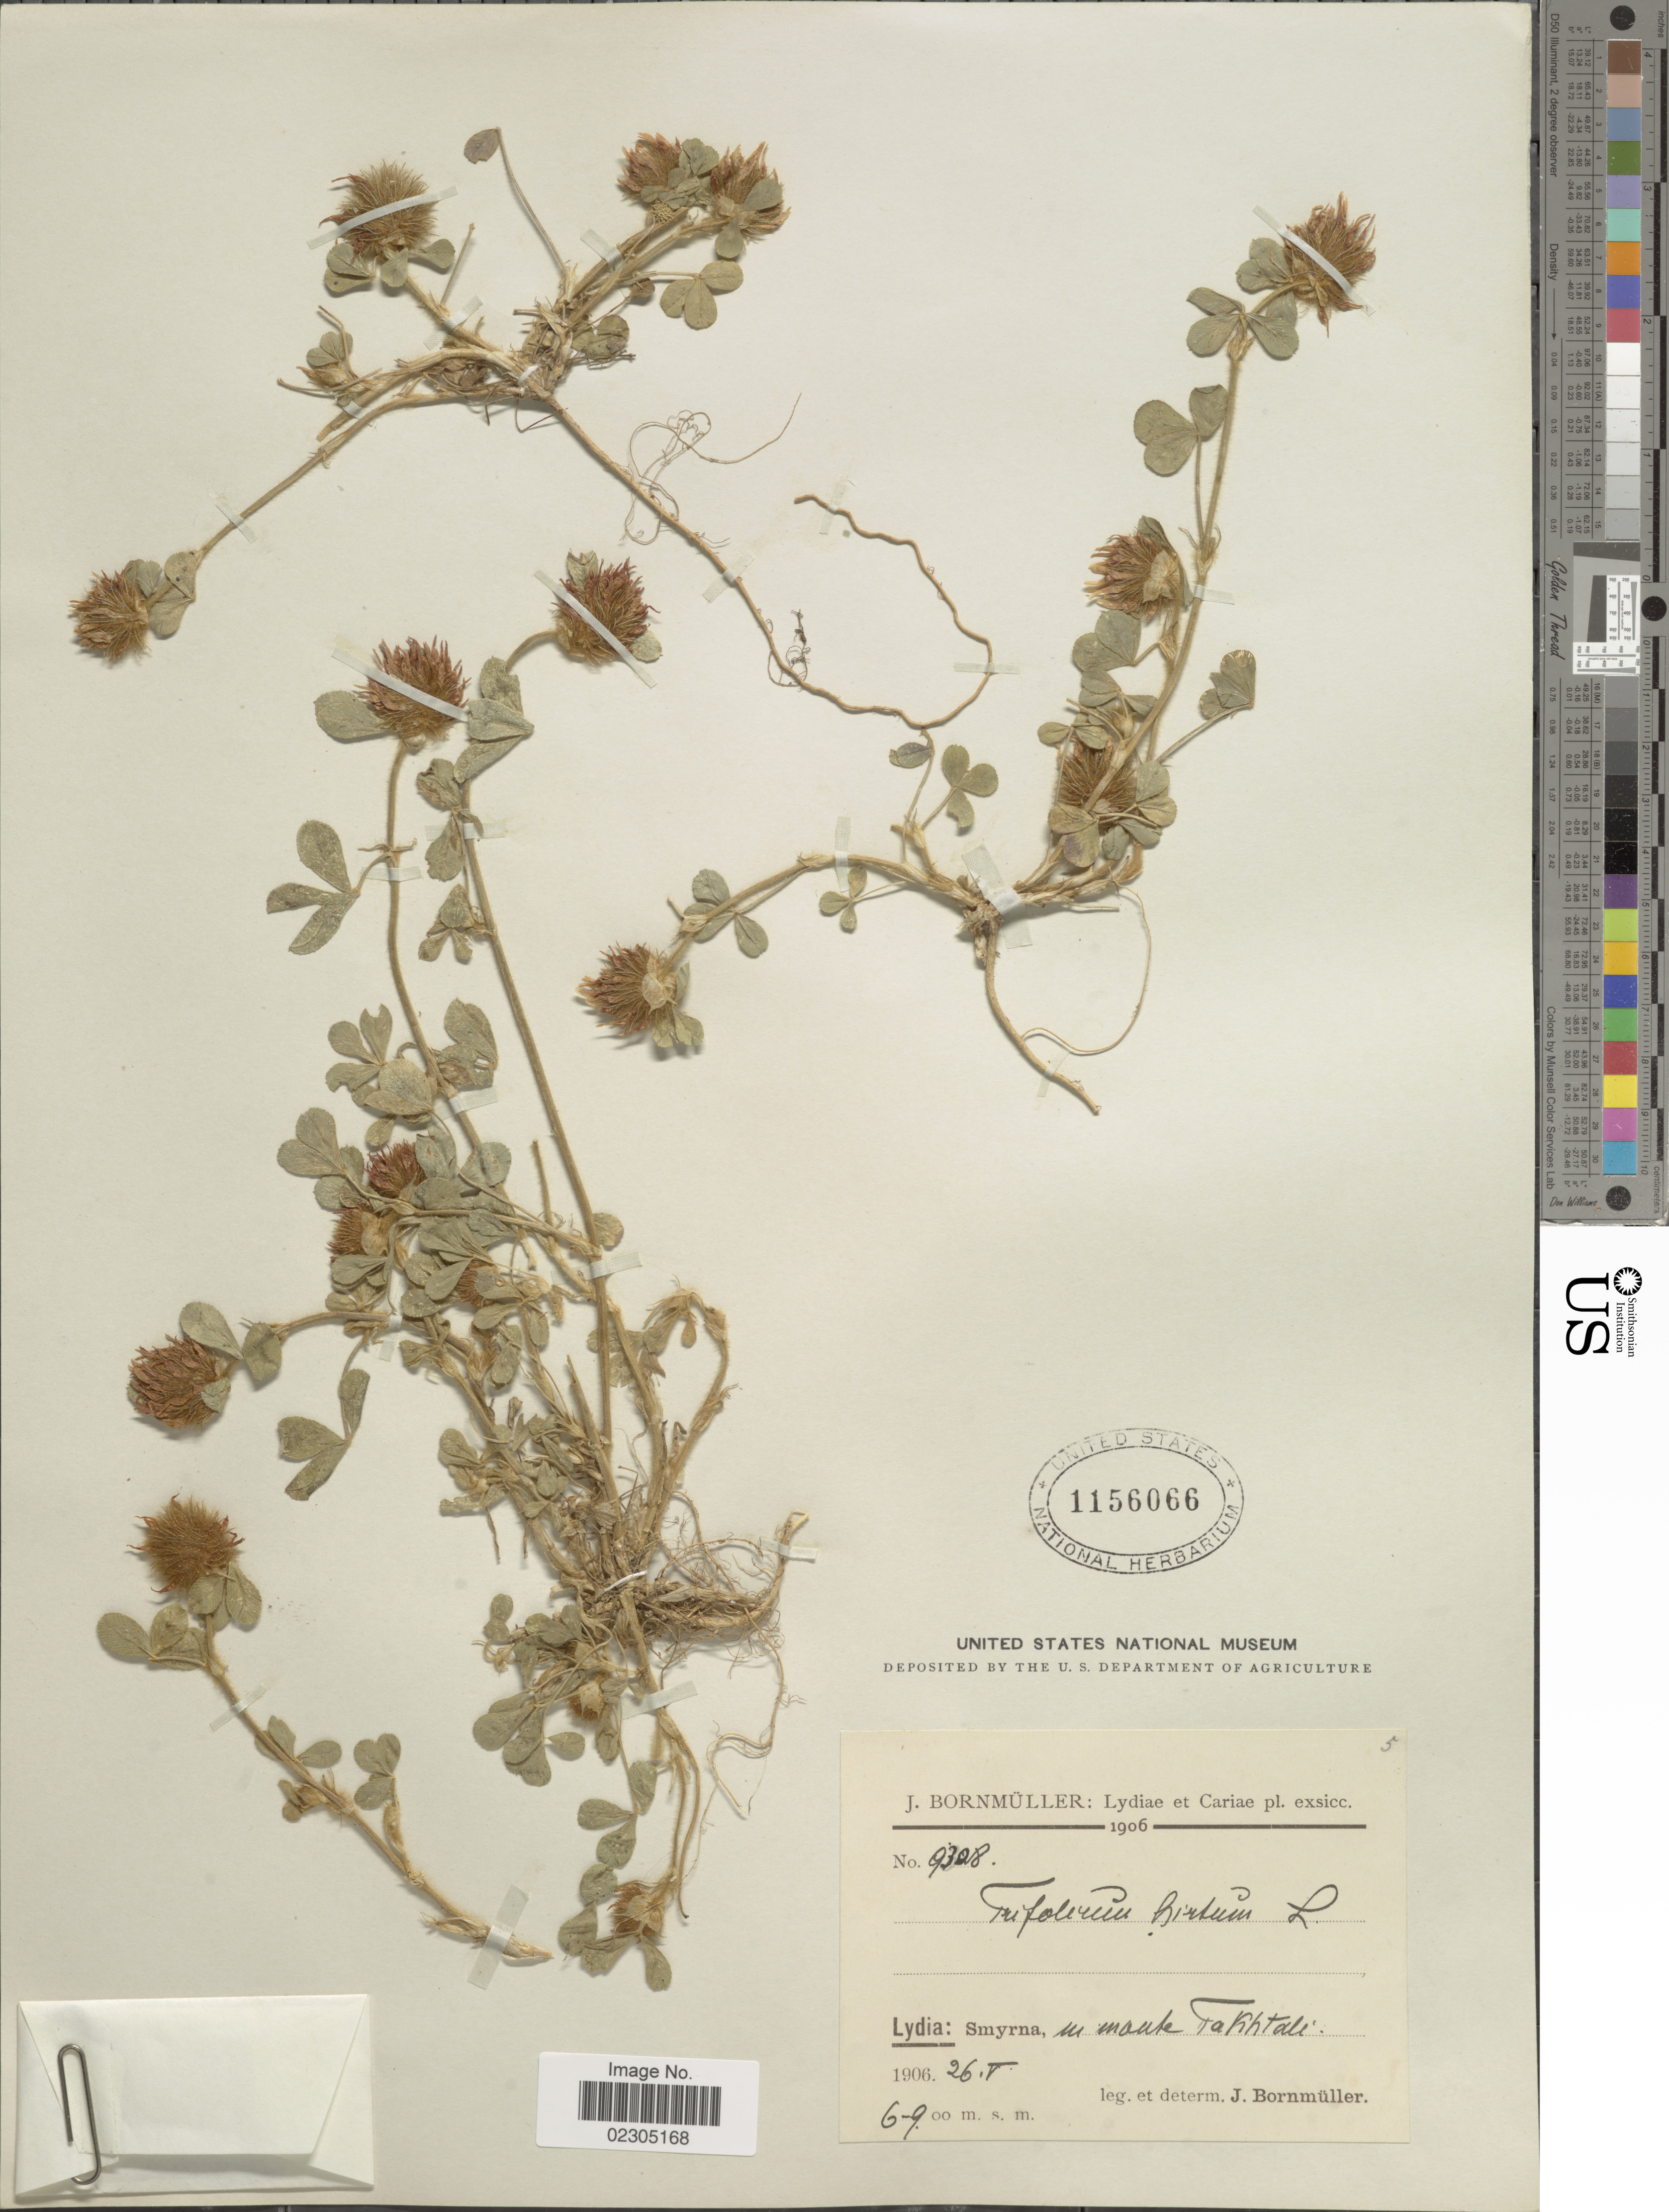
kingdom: Plantae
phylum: Tracheophyta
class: Magnoliopsida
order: Fabales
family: Fabaceae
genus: Trifolium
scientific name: Trifolium hirtum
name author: All.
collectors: J. Bornmüller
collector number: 9328*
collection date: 1906-05-26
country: Turkey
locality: Lydia: Smyrna, un monke Takhtale. [interpreted]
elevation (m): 600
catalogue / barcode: US 1156066